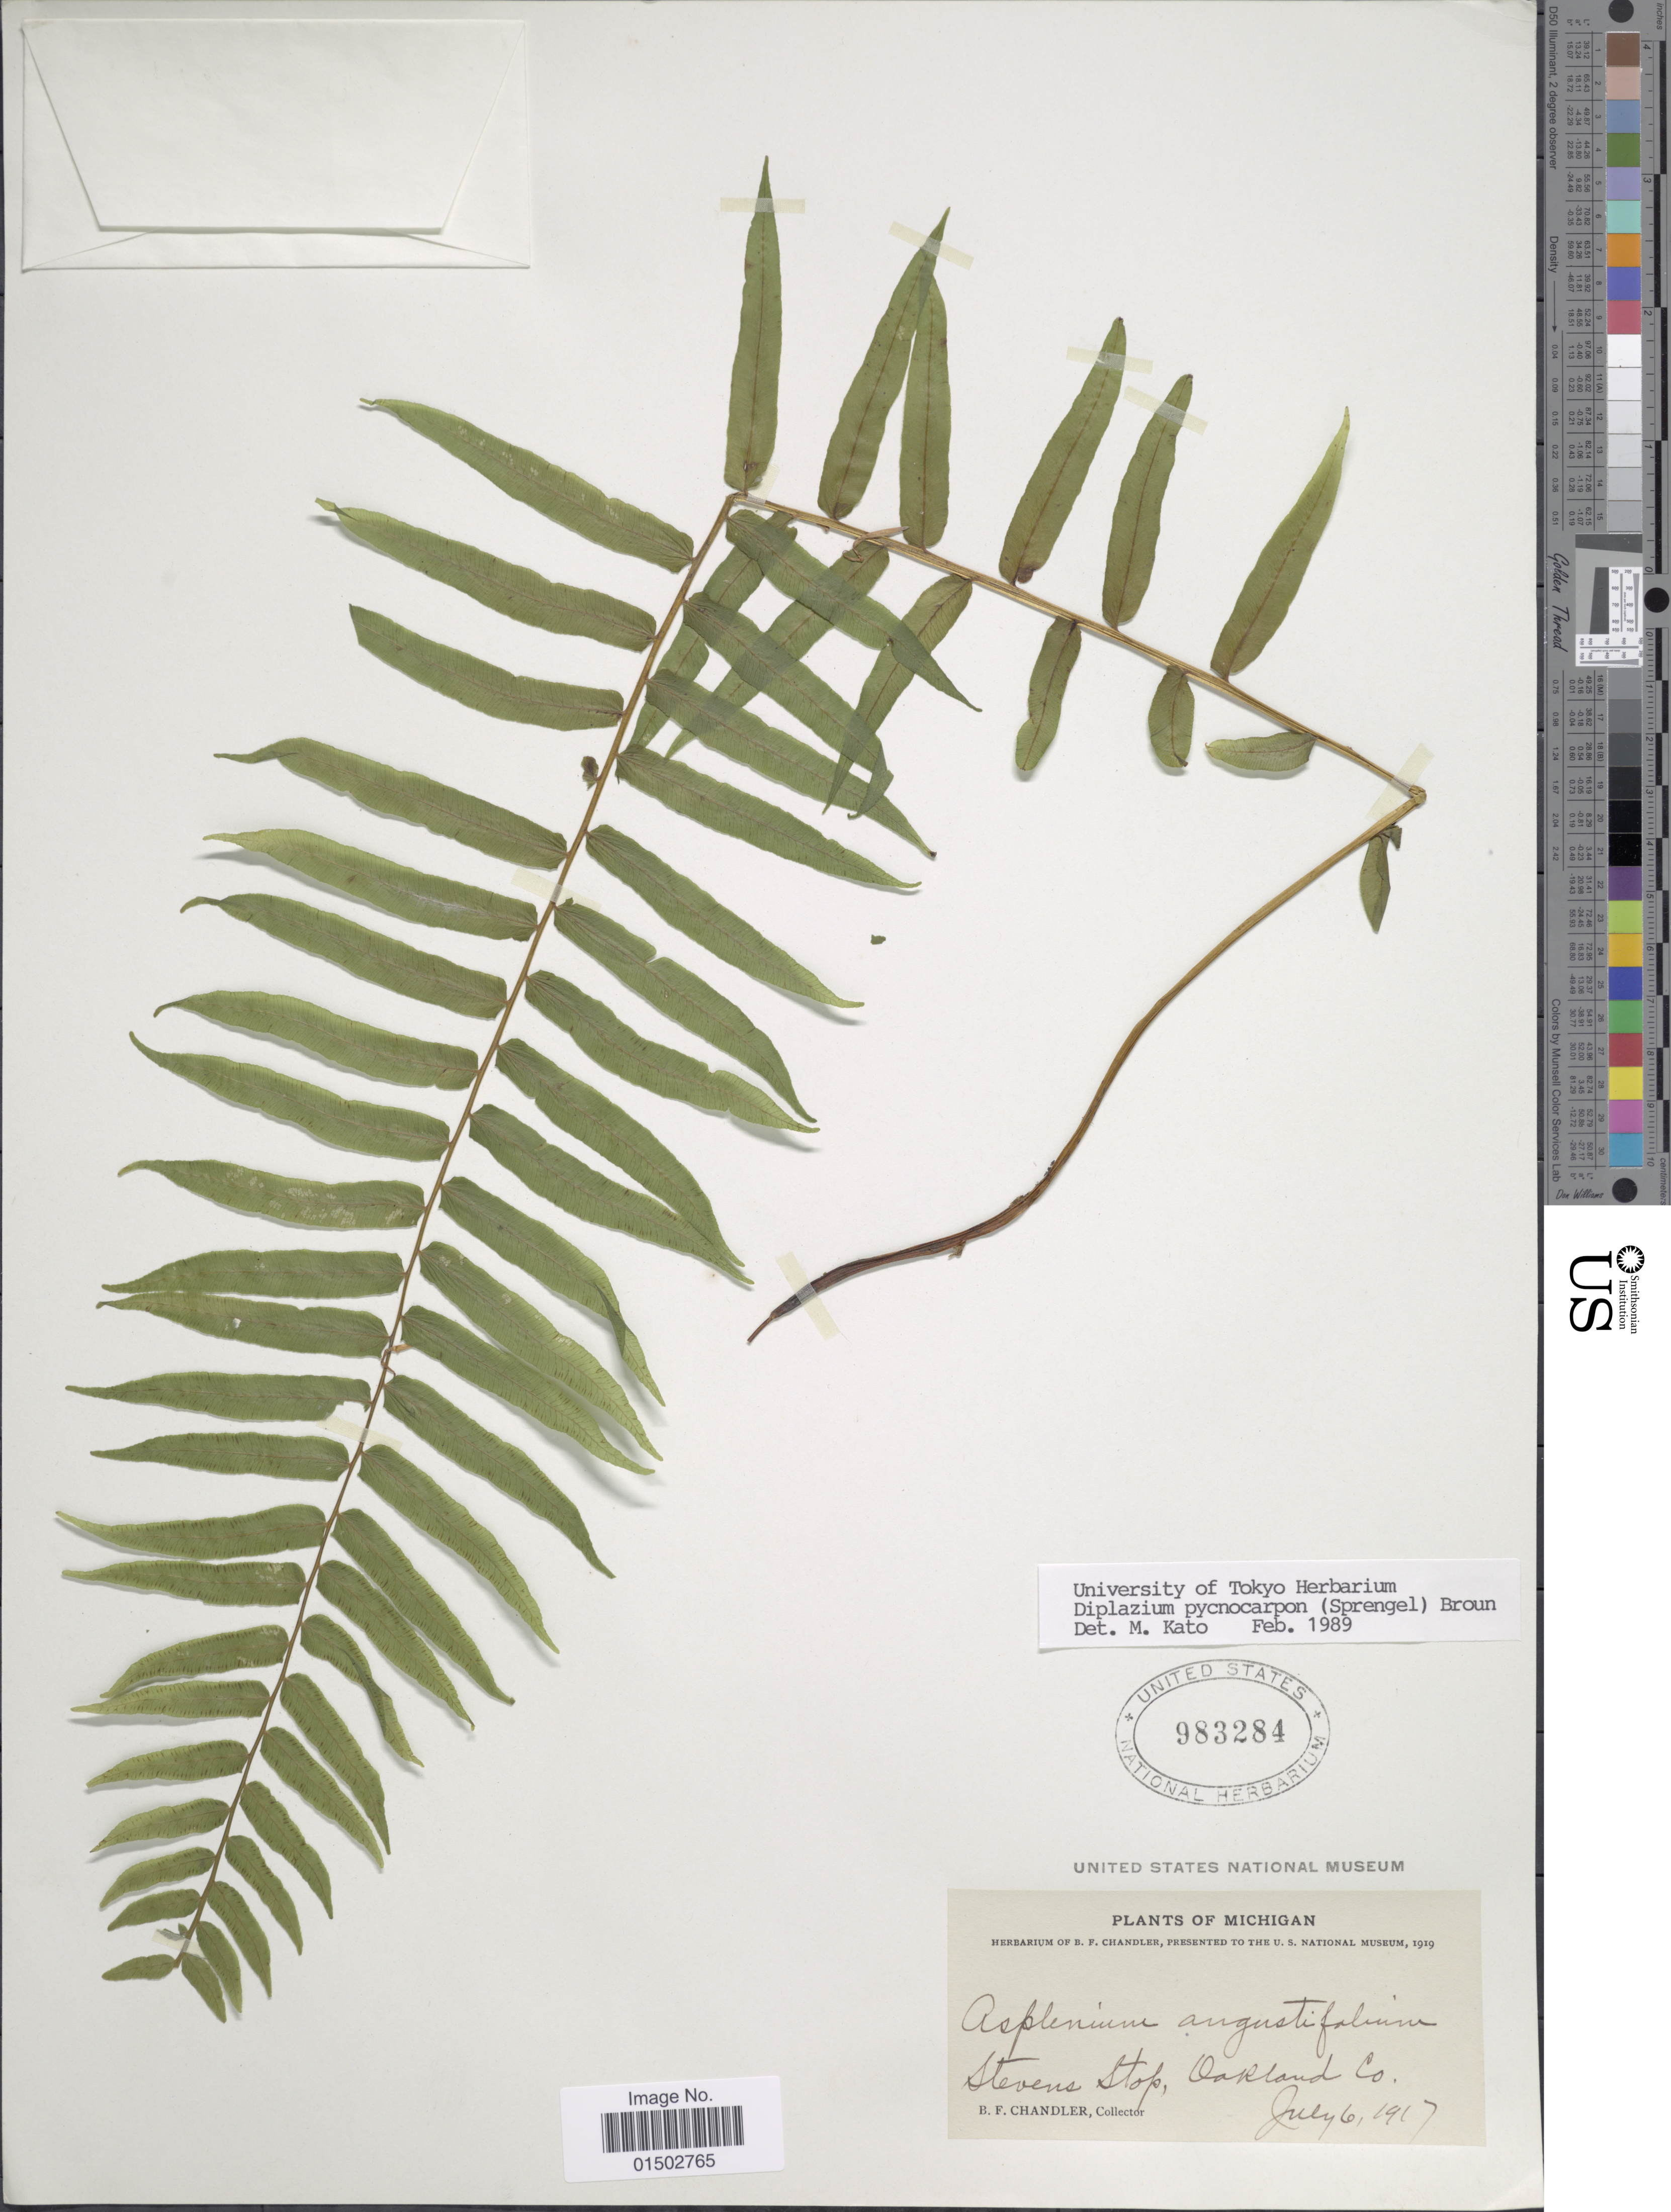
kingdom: Plantae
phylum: Tracheophyta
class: Polypodiopsida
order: Polypodiales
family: Diplaziopsidaceae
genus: Homalosorus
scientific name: Homalosorus pycnocarpos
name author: (Spreng.) Pic. Serm.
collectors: B. F. Chandler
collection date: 1917-07-06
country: United States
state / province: Michigan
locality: Stevens Stop, Oaklandd Co.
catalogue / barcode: US 983284